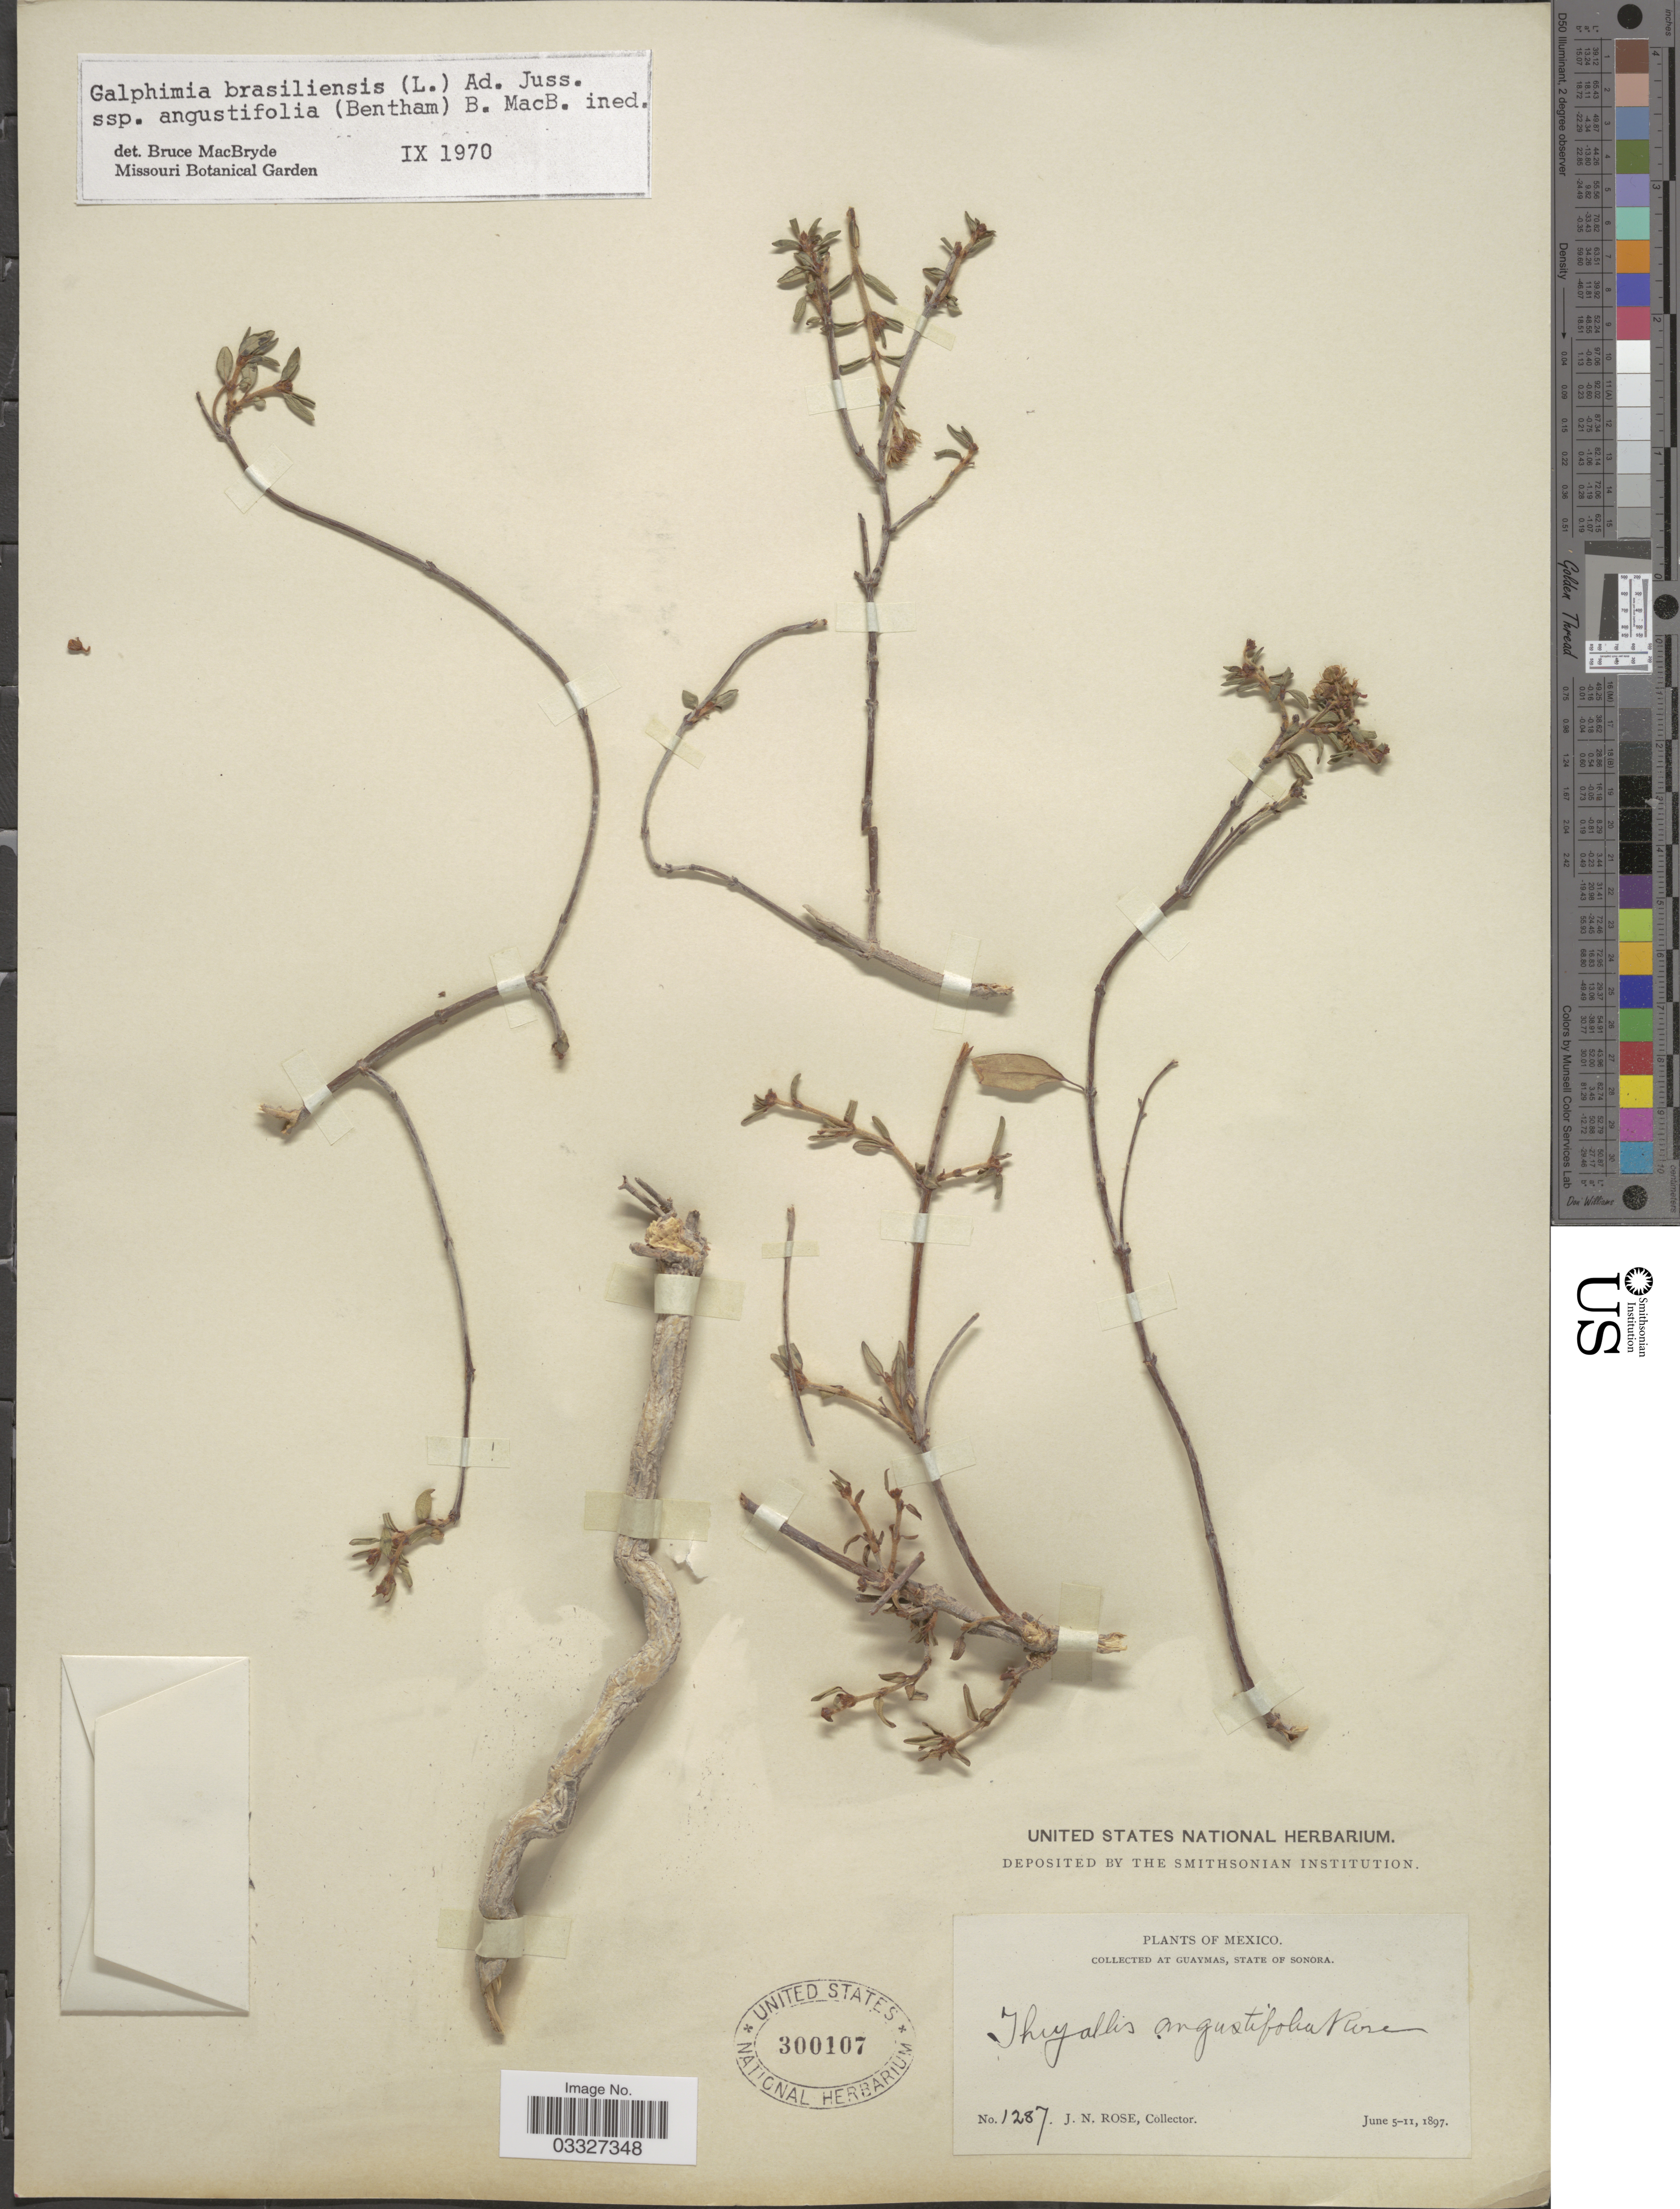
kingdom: Plantae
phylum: Tracheophyta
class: Magnoliopsida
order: Malpighiales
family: Malpighiaceae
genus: Galphimia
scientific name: Galphimia angustifolia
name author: Benth.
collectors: J. N. Rose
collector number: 1287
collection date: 1897-06-05/1897-06-11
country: Mexico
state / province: Sonora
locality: At Guaymas.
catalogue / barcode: US 300107